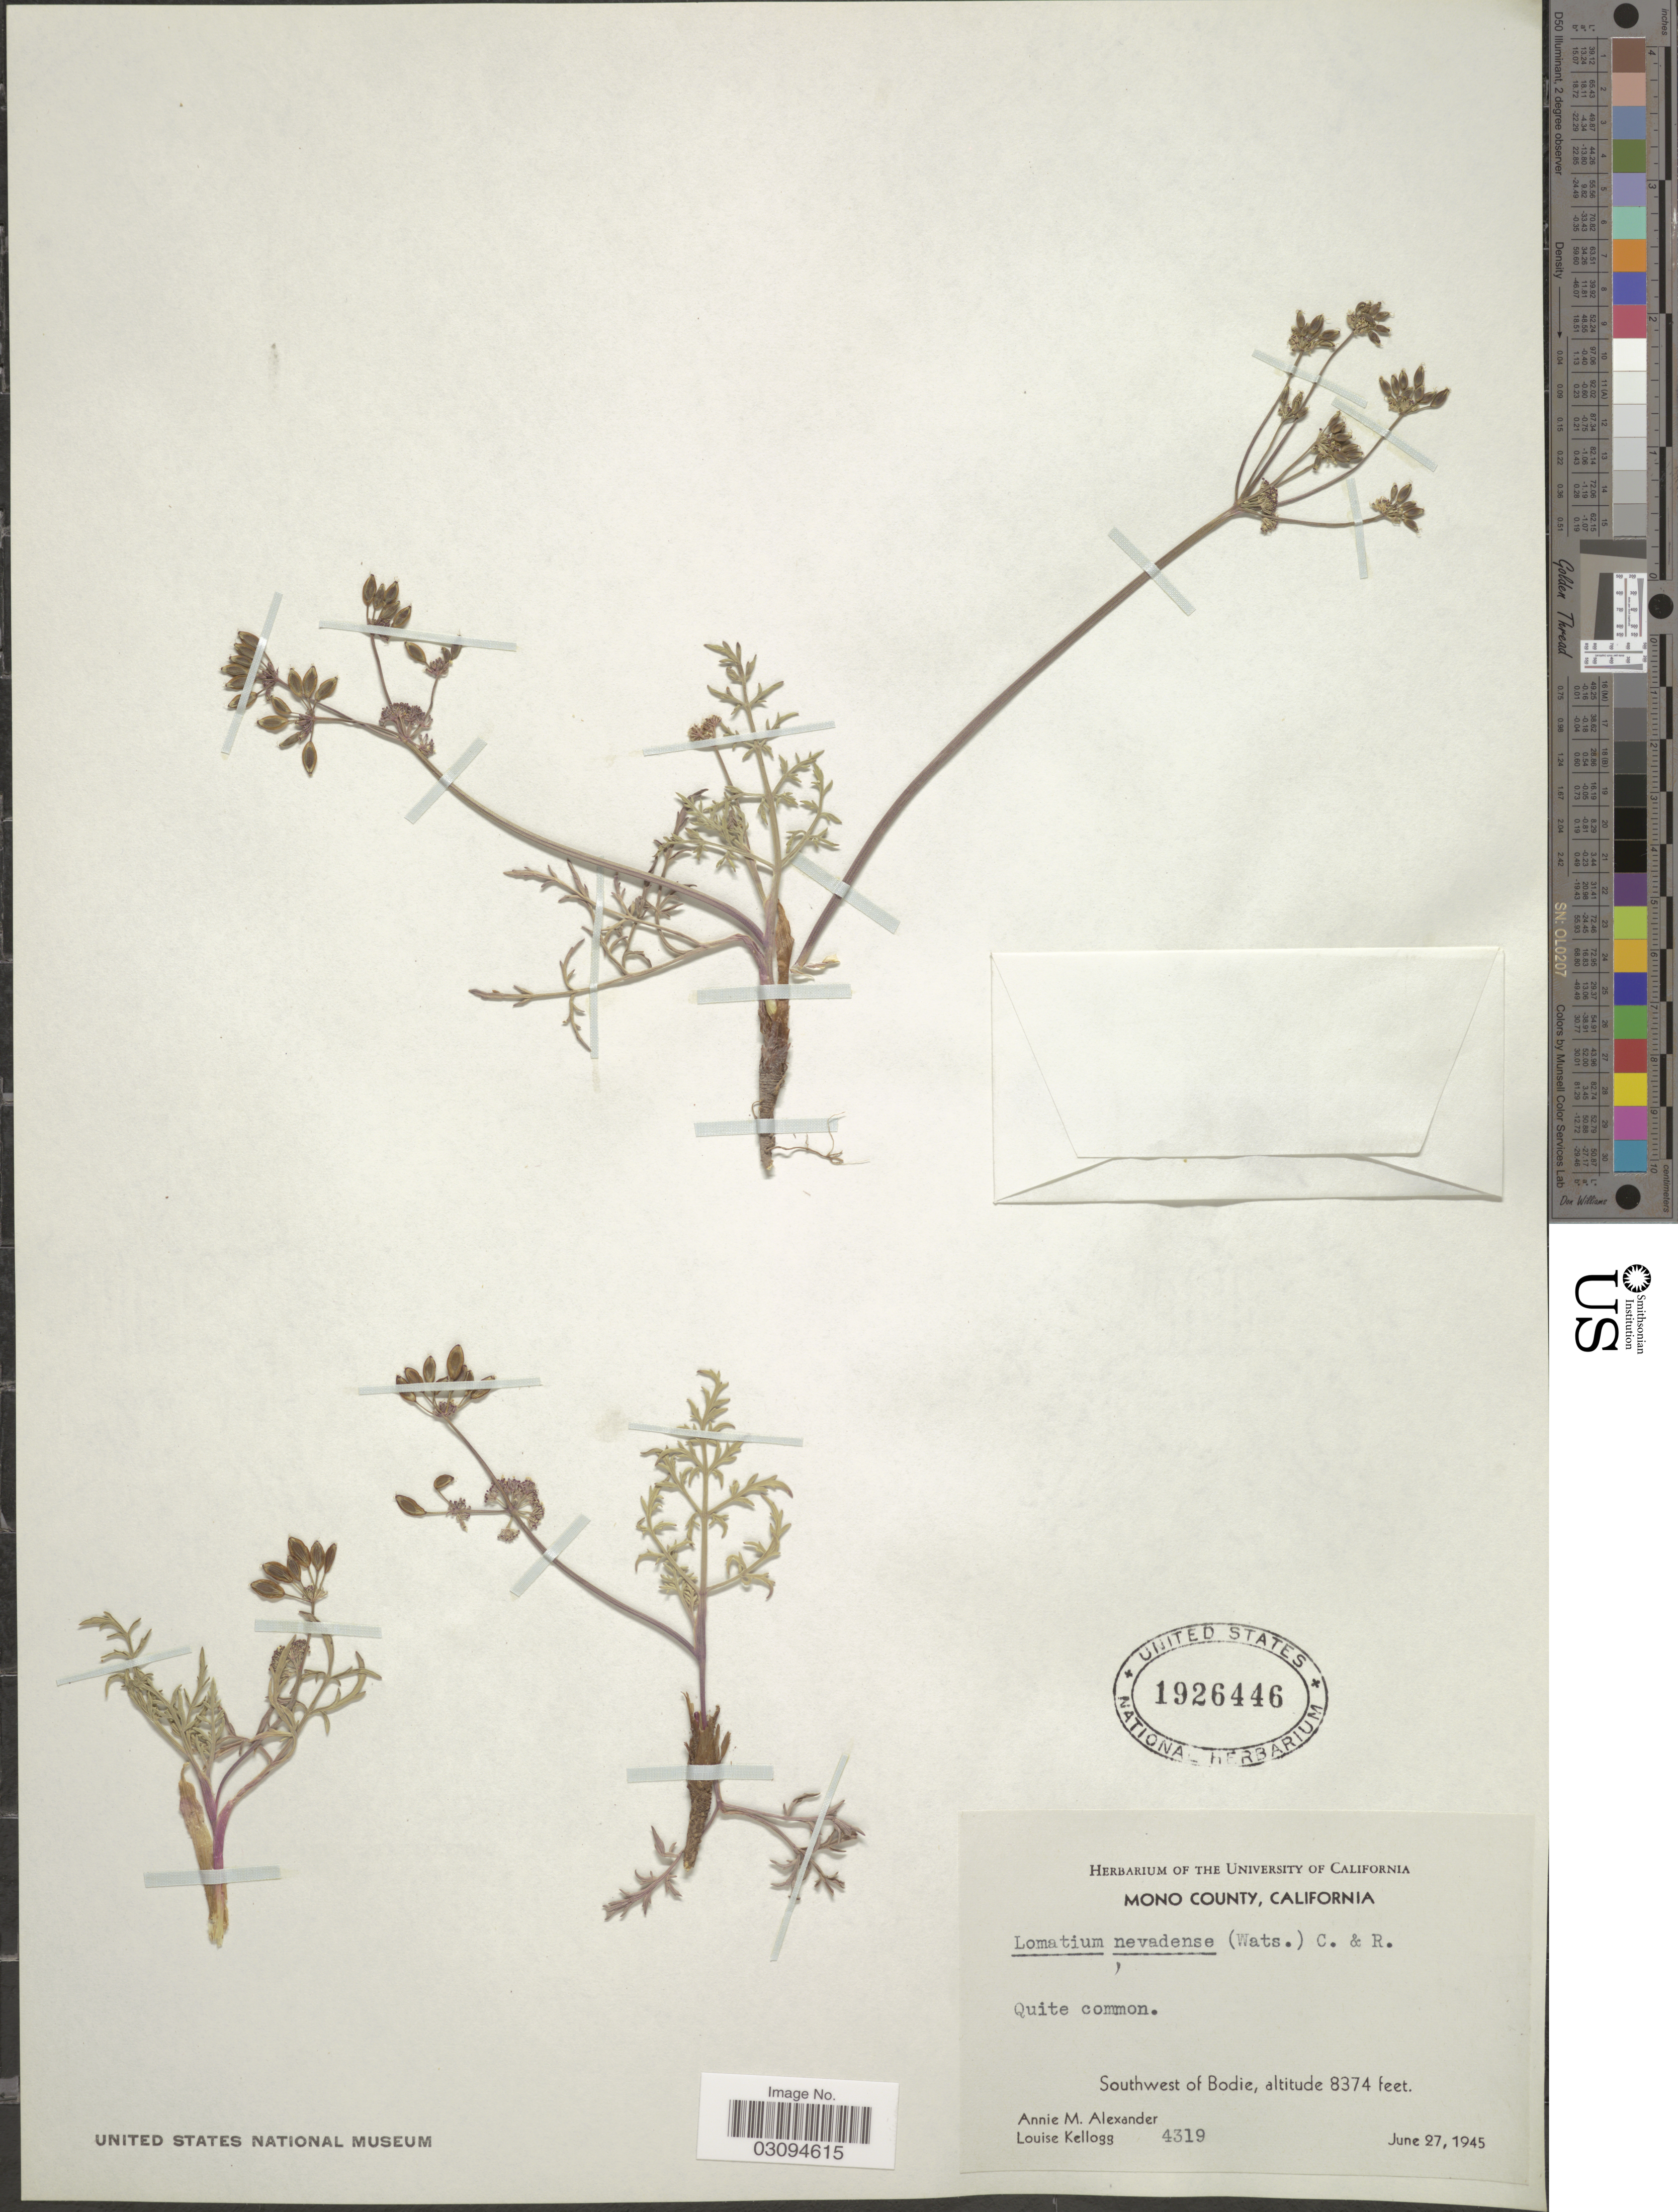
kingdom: Plantae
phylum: Tracheophyta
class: Magnoliopsida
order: Apiales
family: Apiaceae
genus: Lomatium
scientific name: Lomatium nevadense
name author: (S. Watson) J.M. Coult. & Rose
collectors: A. M. Alexander & L. Kellogg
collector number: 4319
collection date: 1945-06-27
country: United States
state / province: California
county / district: Mono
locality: Mono County. Southwest of Bodie.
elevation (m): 2552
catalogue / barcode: US 1926446